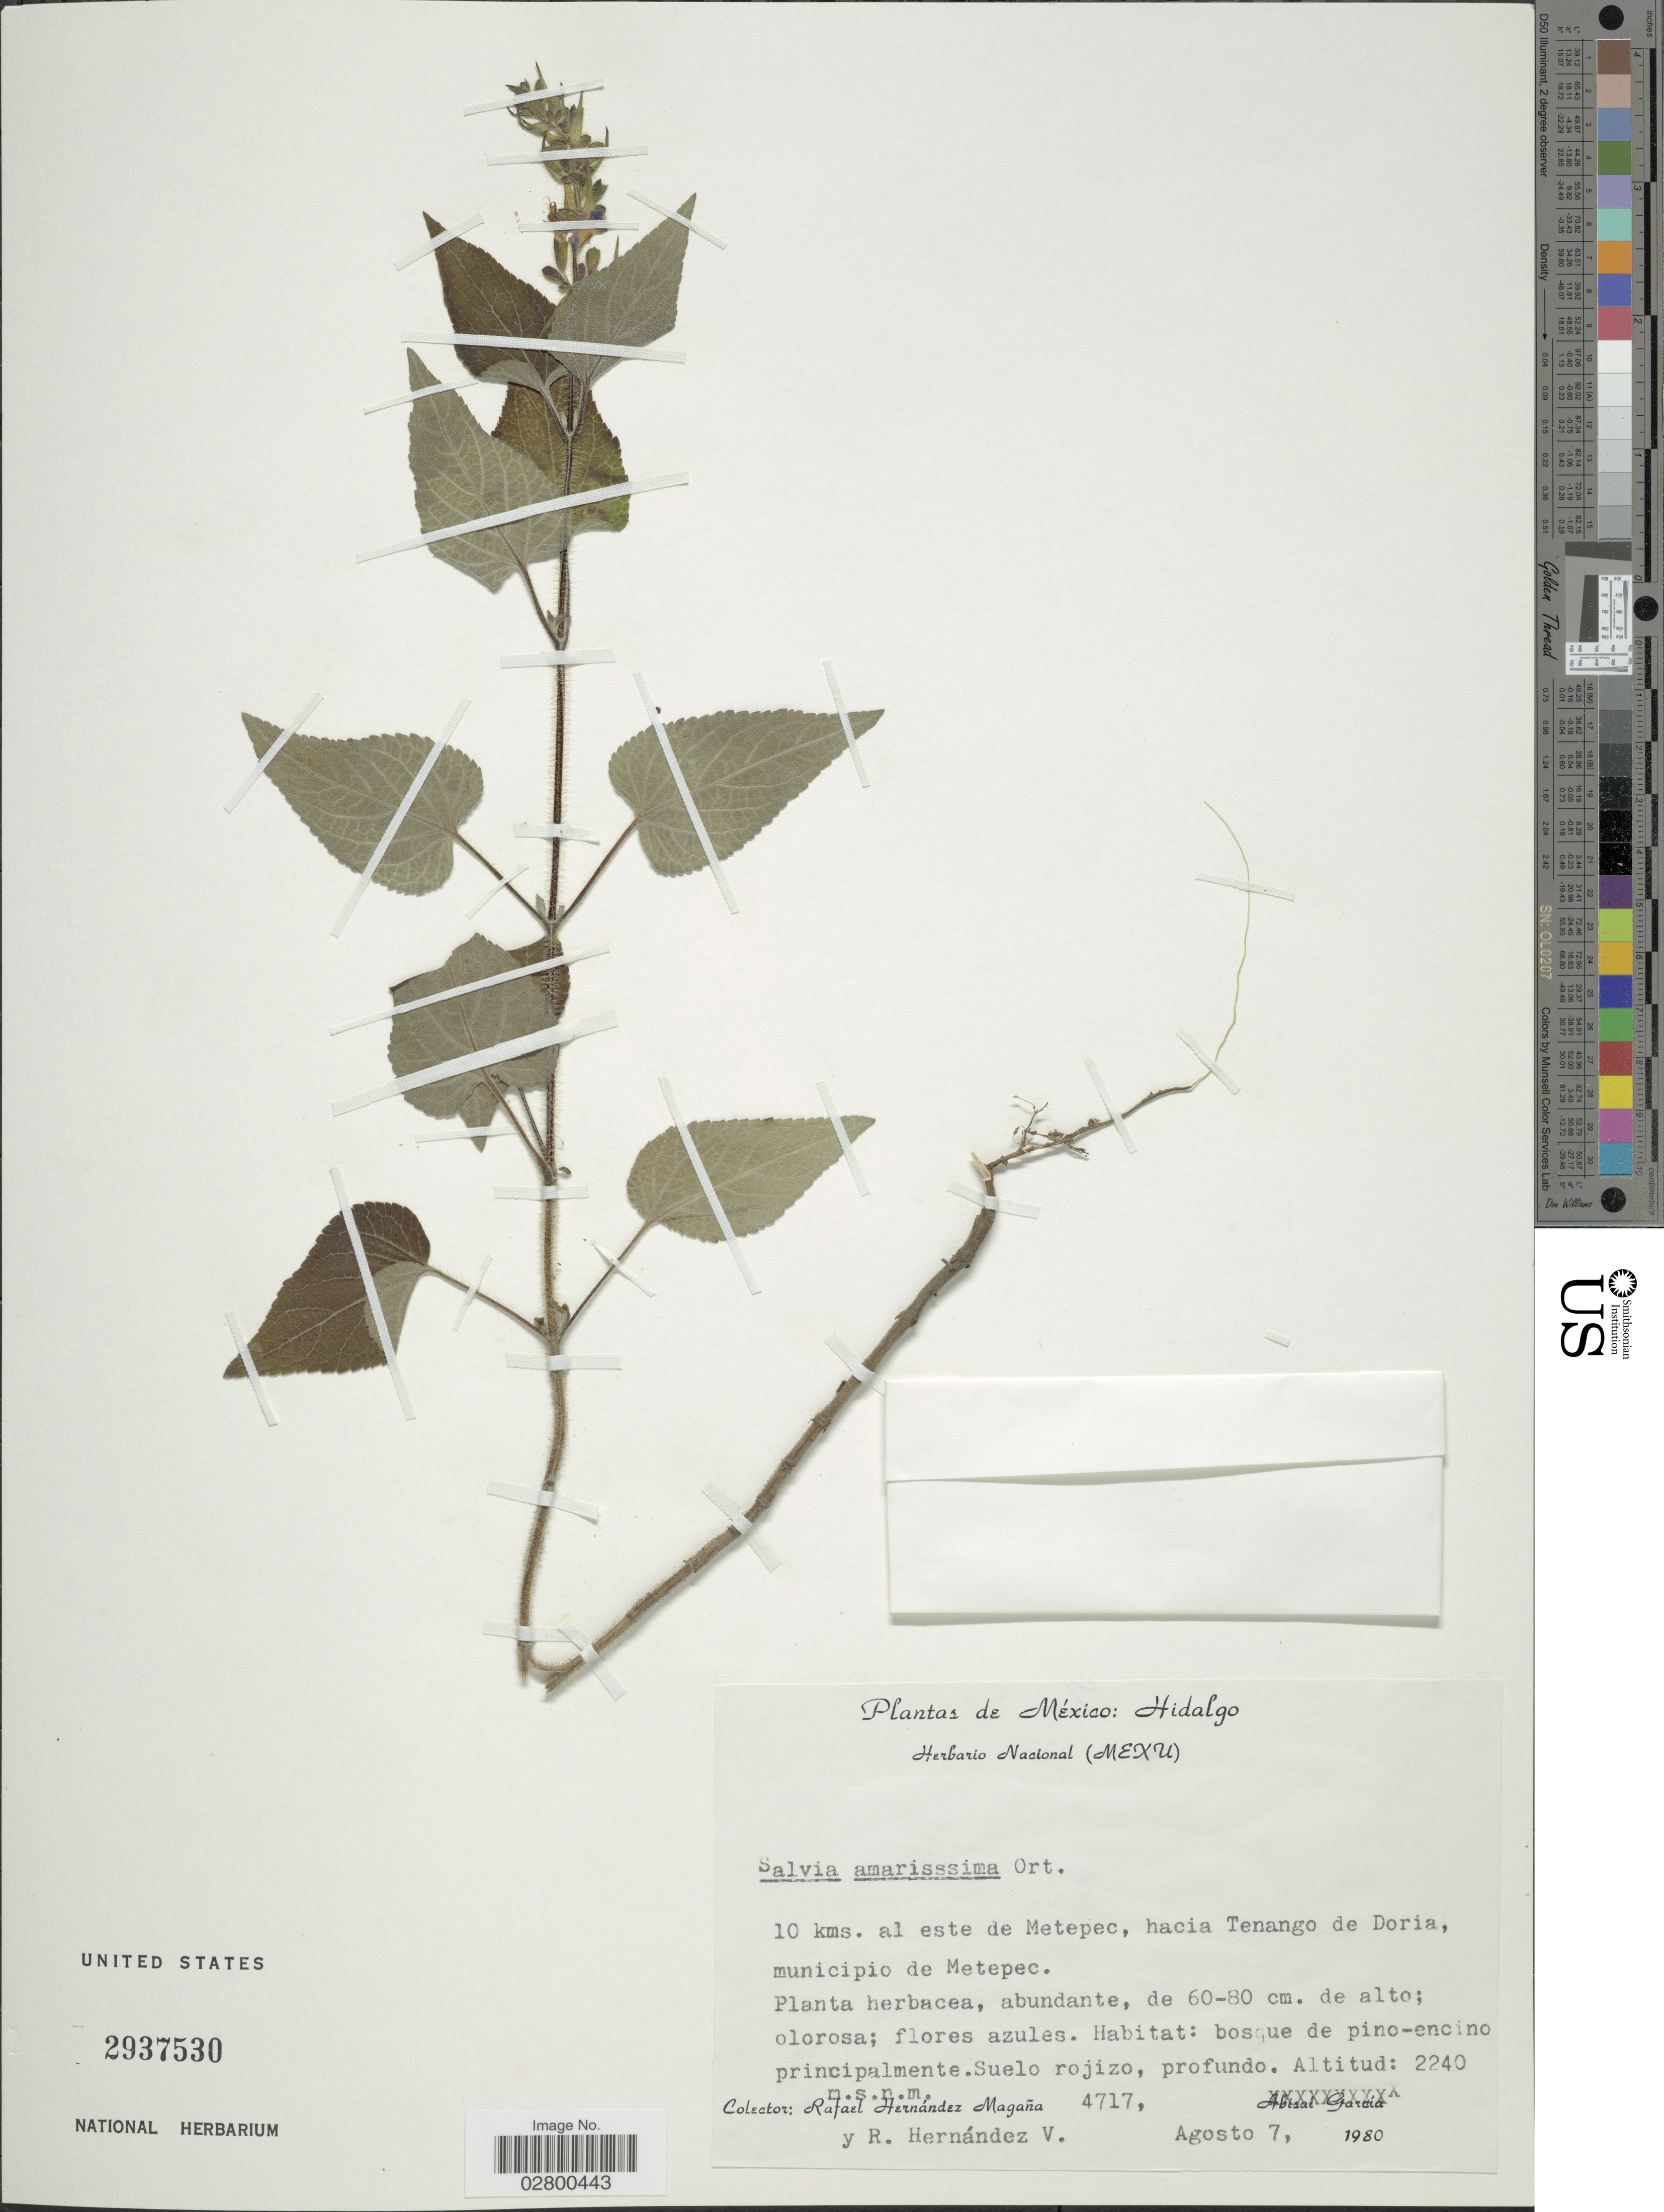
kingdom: Plantae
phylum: Tracheophyta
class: Magnoliopsida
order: Lamiales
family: Lamiaceae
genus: Salvia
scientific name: Salvia amarissima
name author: Orteg.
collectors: R. Hernández-M. & R. Hernandez V.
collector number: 4717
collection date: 1890-08-07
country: Mexico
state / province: Hidalgo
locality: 10 kms. al este de Metepec, hacia Tenango de Doria, municipio de Metepec.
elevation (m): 2240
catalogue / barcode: US 2937530